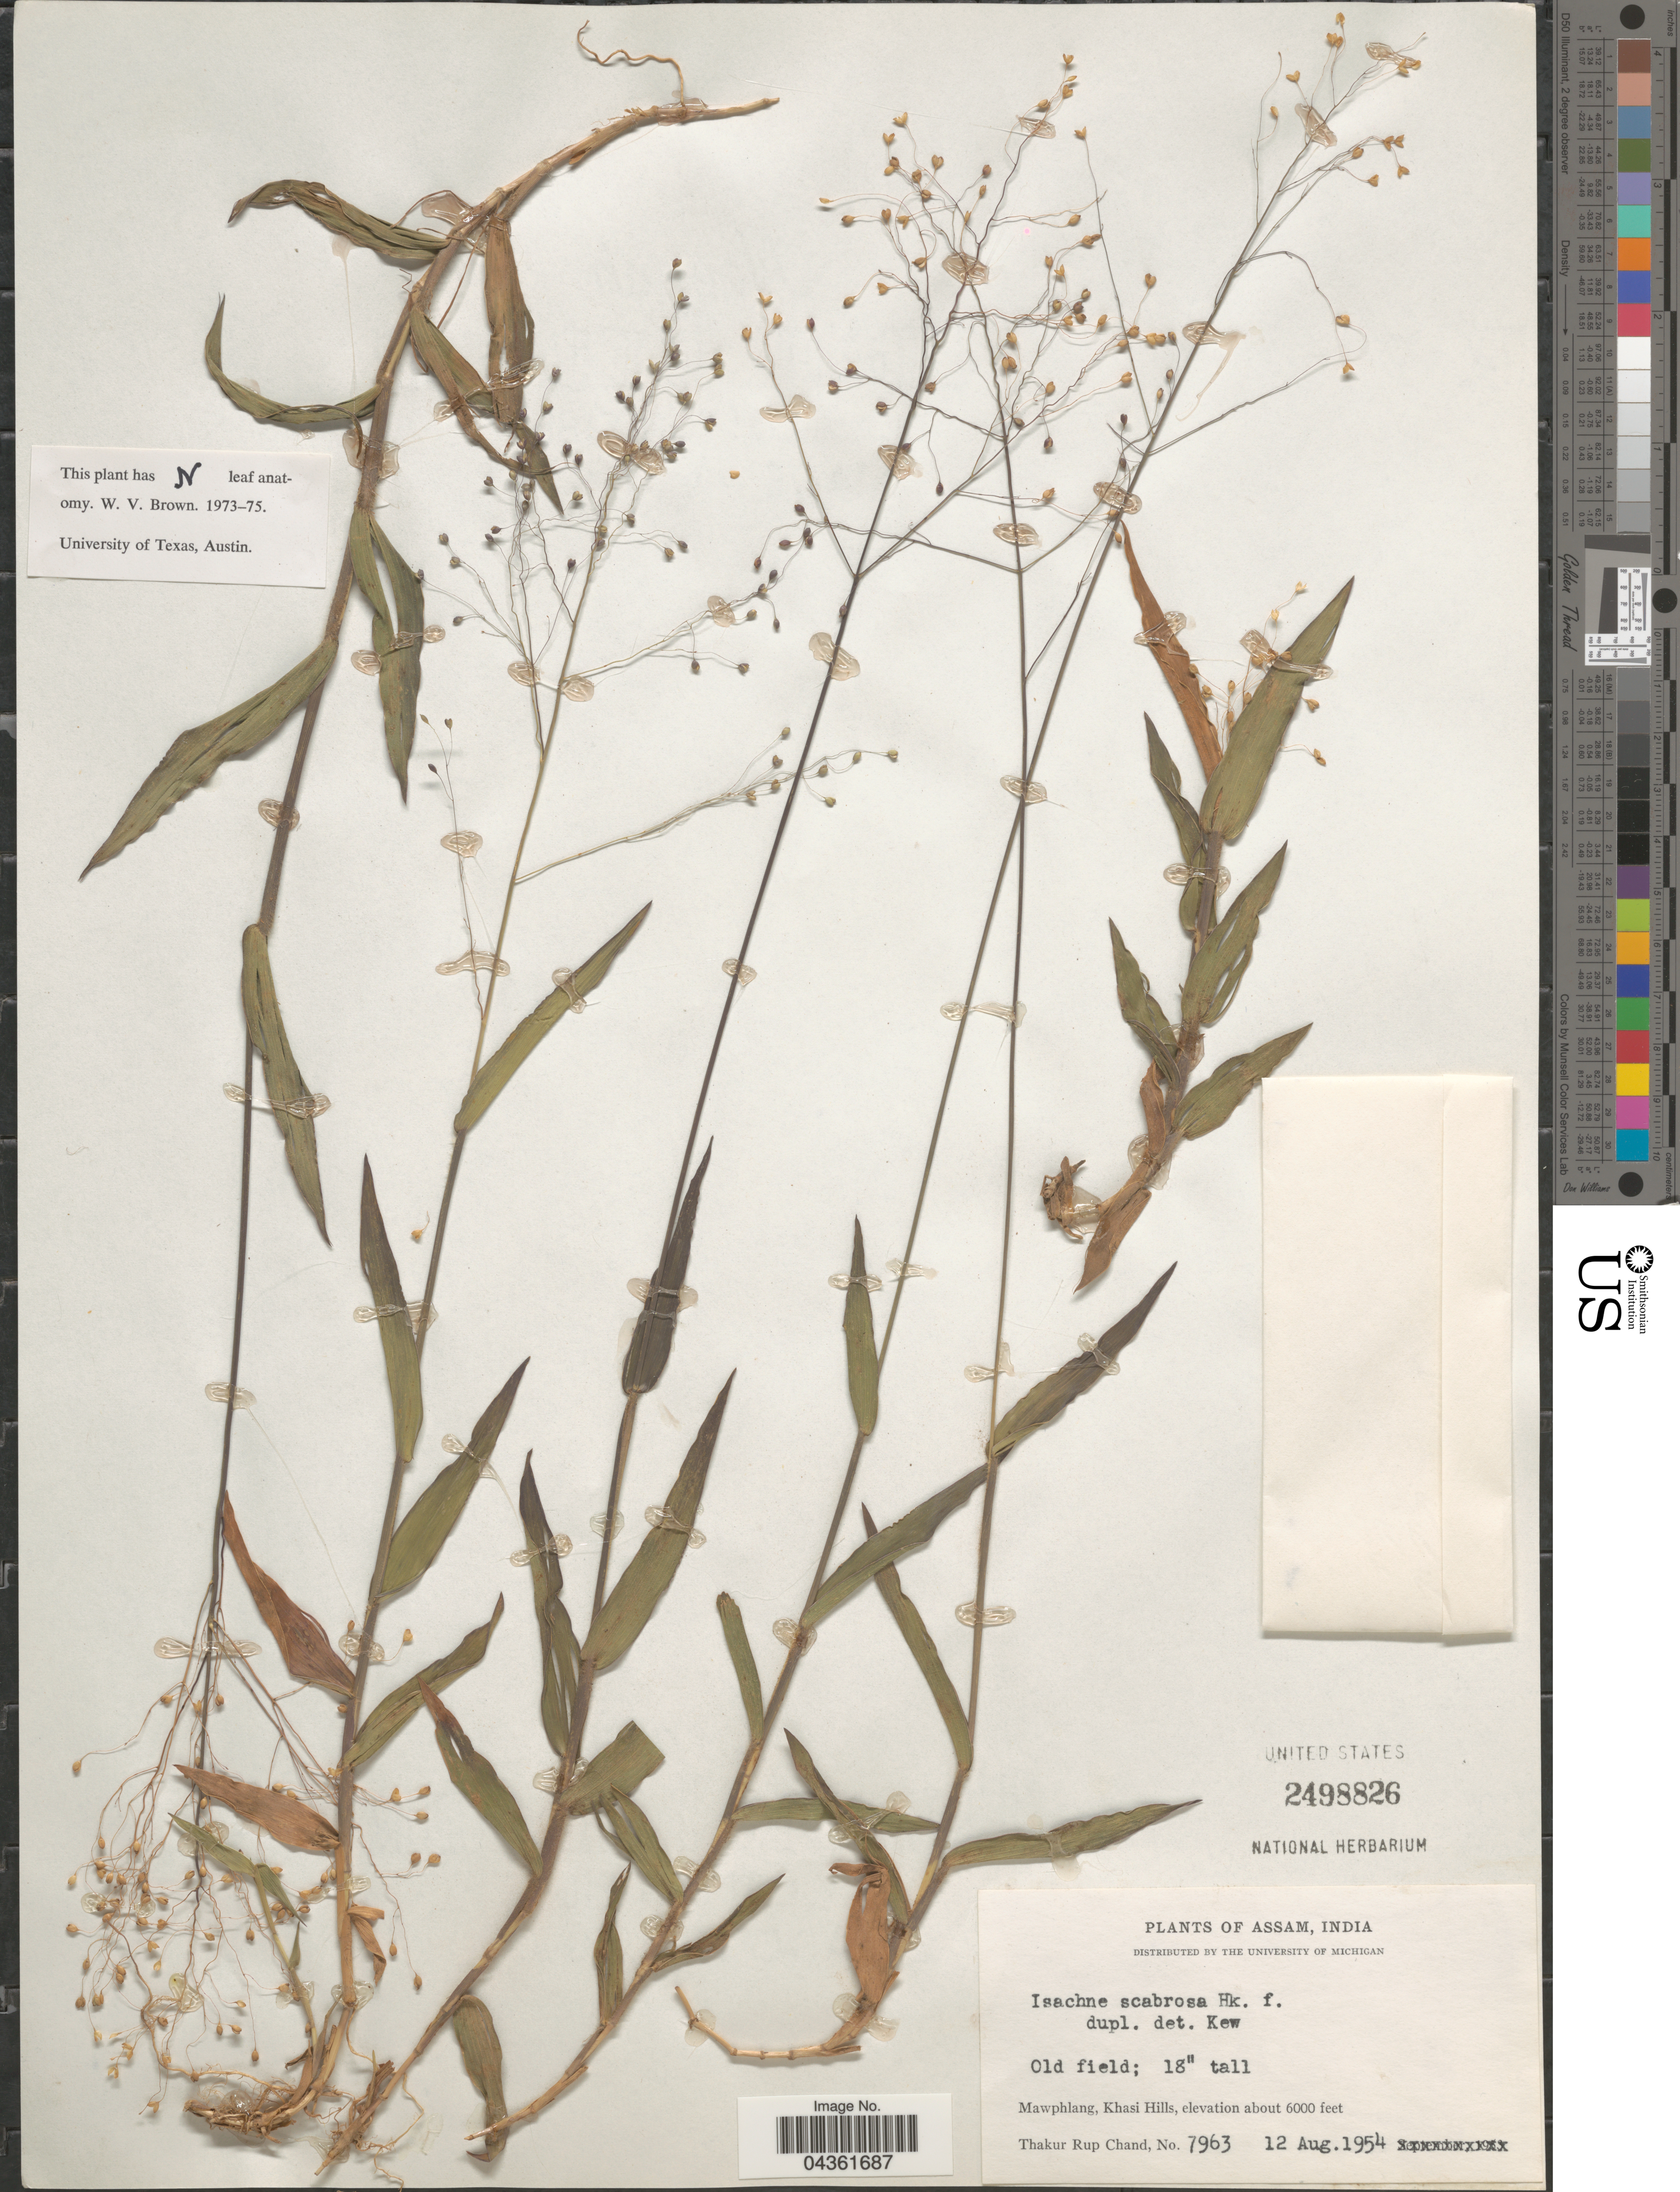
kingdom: Plantae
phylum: Tracheophyta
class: Liliopsida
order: Poales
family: Poaceae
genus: Isachne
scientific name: Isachne scabrosa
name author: Hook. f.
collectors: T. R. Chand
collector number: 7963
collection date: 1954-08-12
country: India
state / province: Meghalaya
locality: Mawphlang, Khasi Hills.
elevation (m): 1829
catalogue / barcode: US 2498826